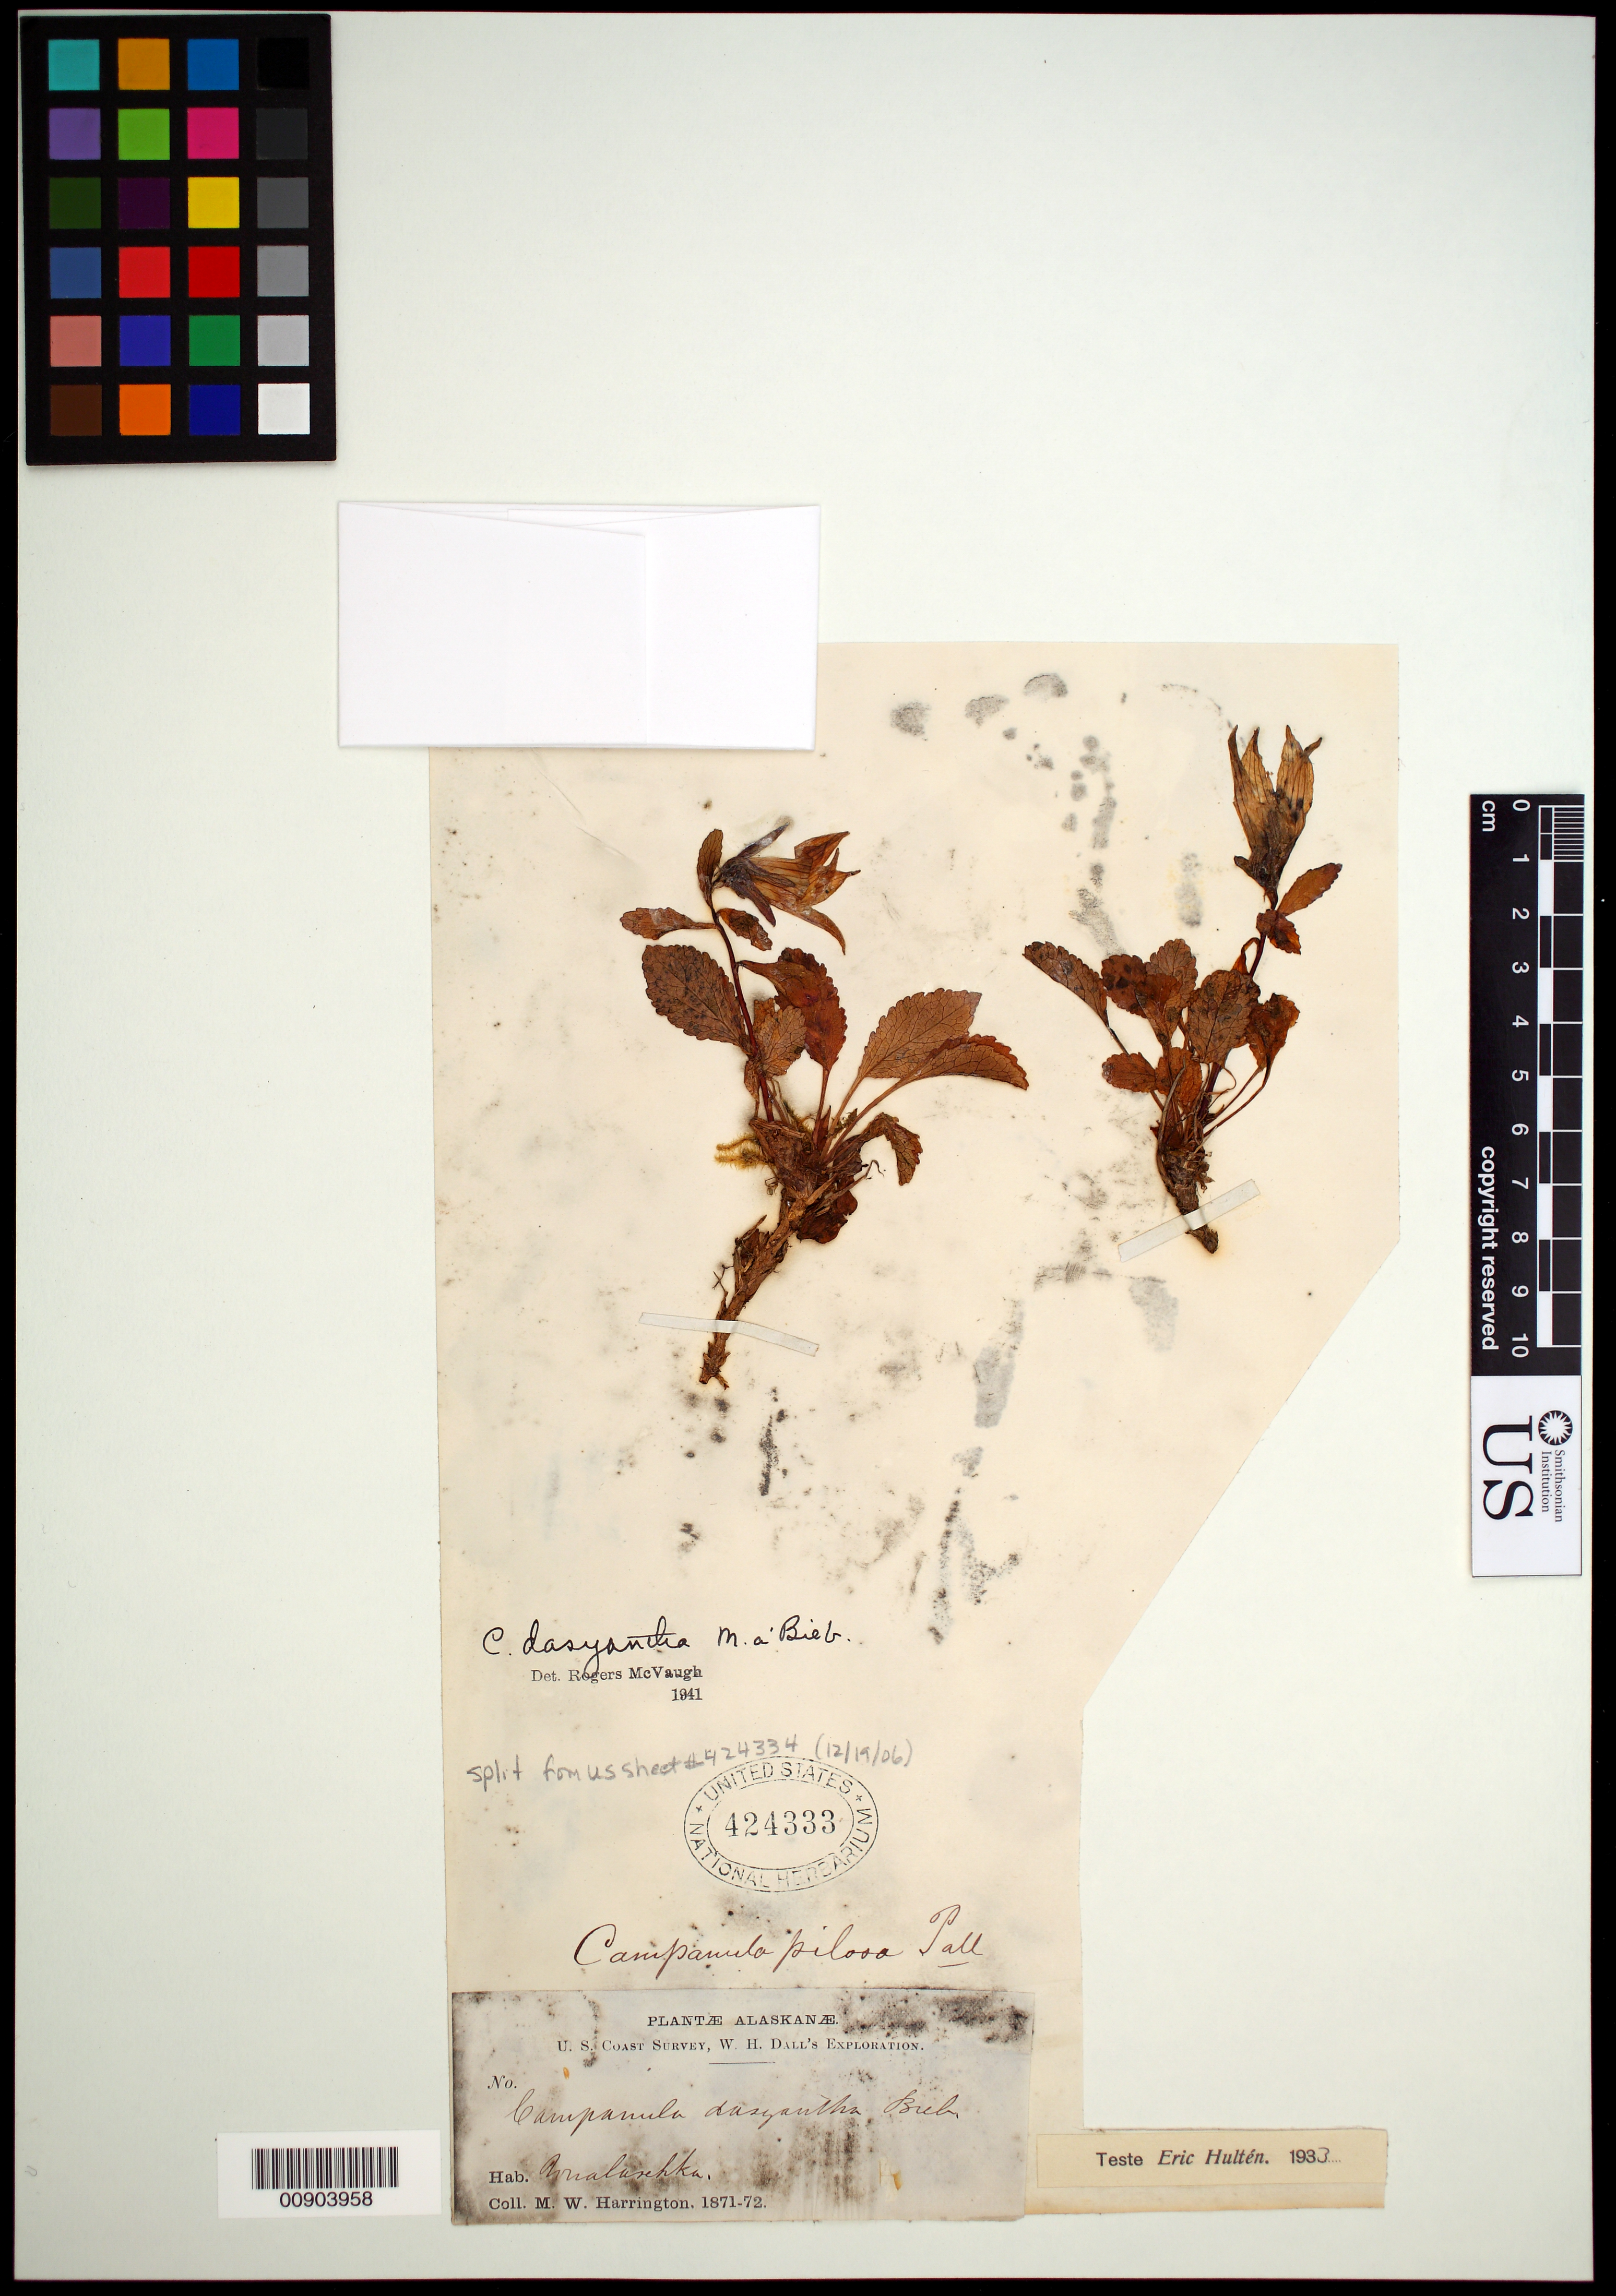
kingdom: Plantae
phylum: Tracheophyta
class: Magnoliopsida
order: Asterales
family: Campanulaceae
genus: Campanula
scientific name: Campanula chamissonis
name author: Fedorov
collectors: W. L. Jepson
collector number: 270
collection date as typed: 11 Aug 1899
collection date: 1899-08-11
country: United States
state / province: Alaska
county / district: Aleutians West Census Area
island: Unalaska Island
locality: Unalaska, Pyramid Peak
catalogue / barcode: US 887268